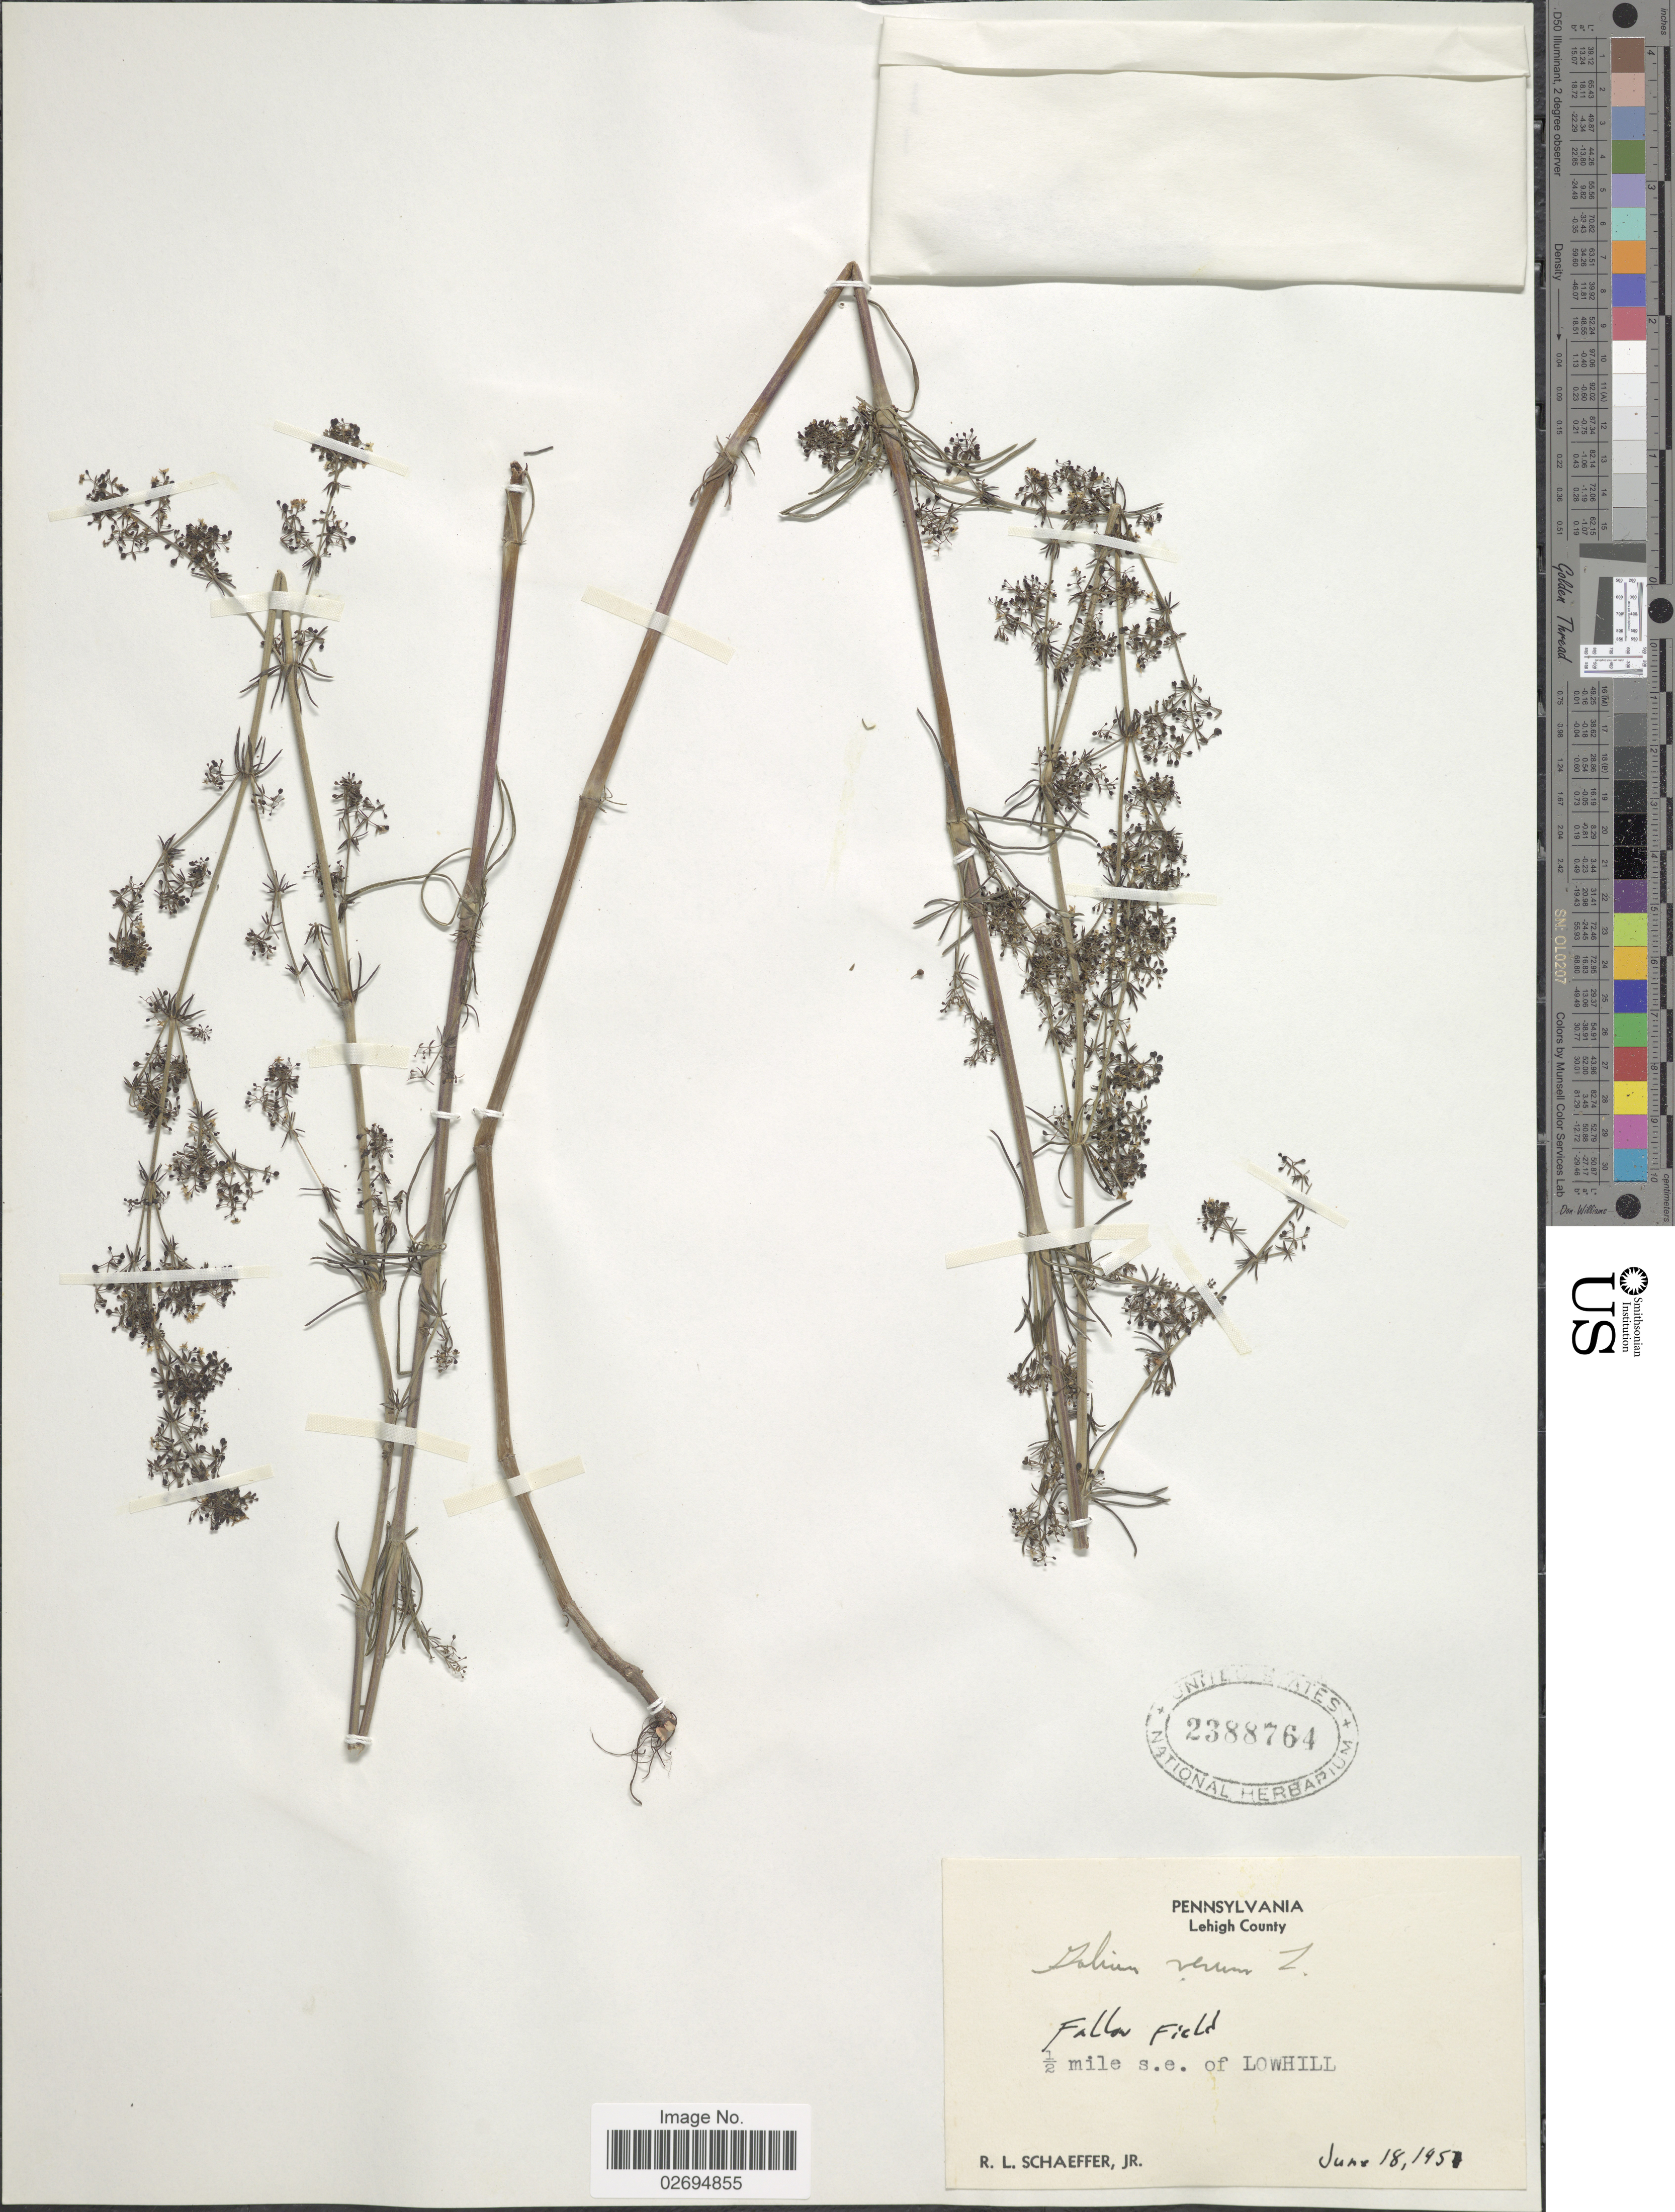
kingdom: Plantae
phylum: Tracheophyta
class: Magnoliopsida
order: Gentianales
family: Rubiaceae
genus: Galium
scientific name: Galium verum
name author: L.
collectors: R. L. Schaeffer Jr.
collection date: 1957-06-18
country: United States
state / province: Pennsylvania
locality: Lehigh County, Fallow Field, ½ mile s.e. of Lowhill.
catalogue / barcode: US 2388764